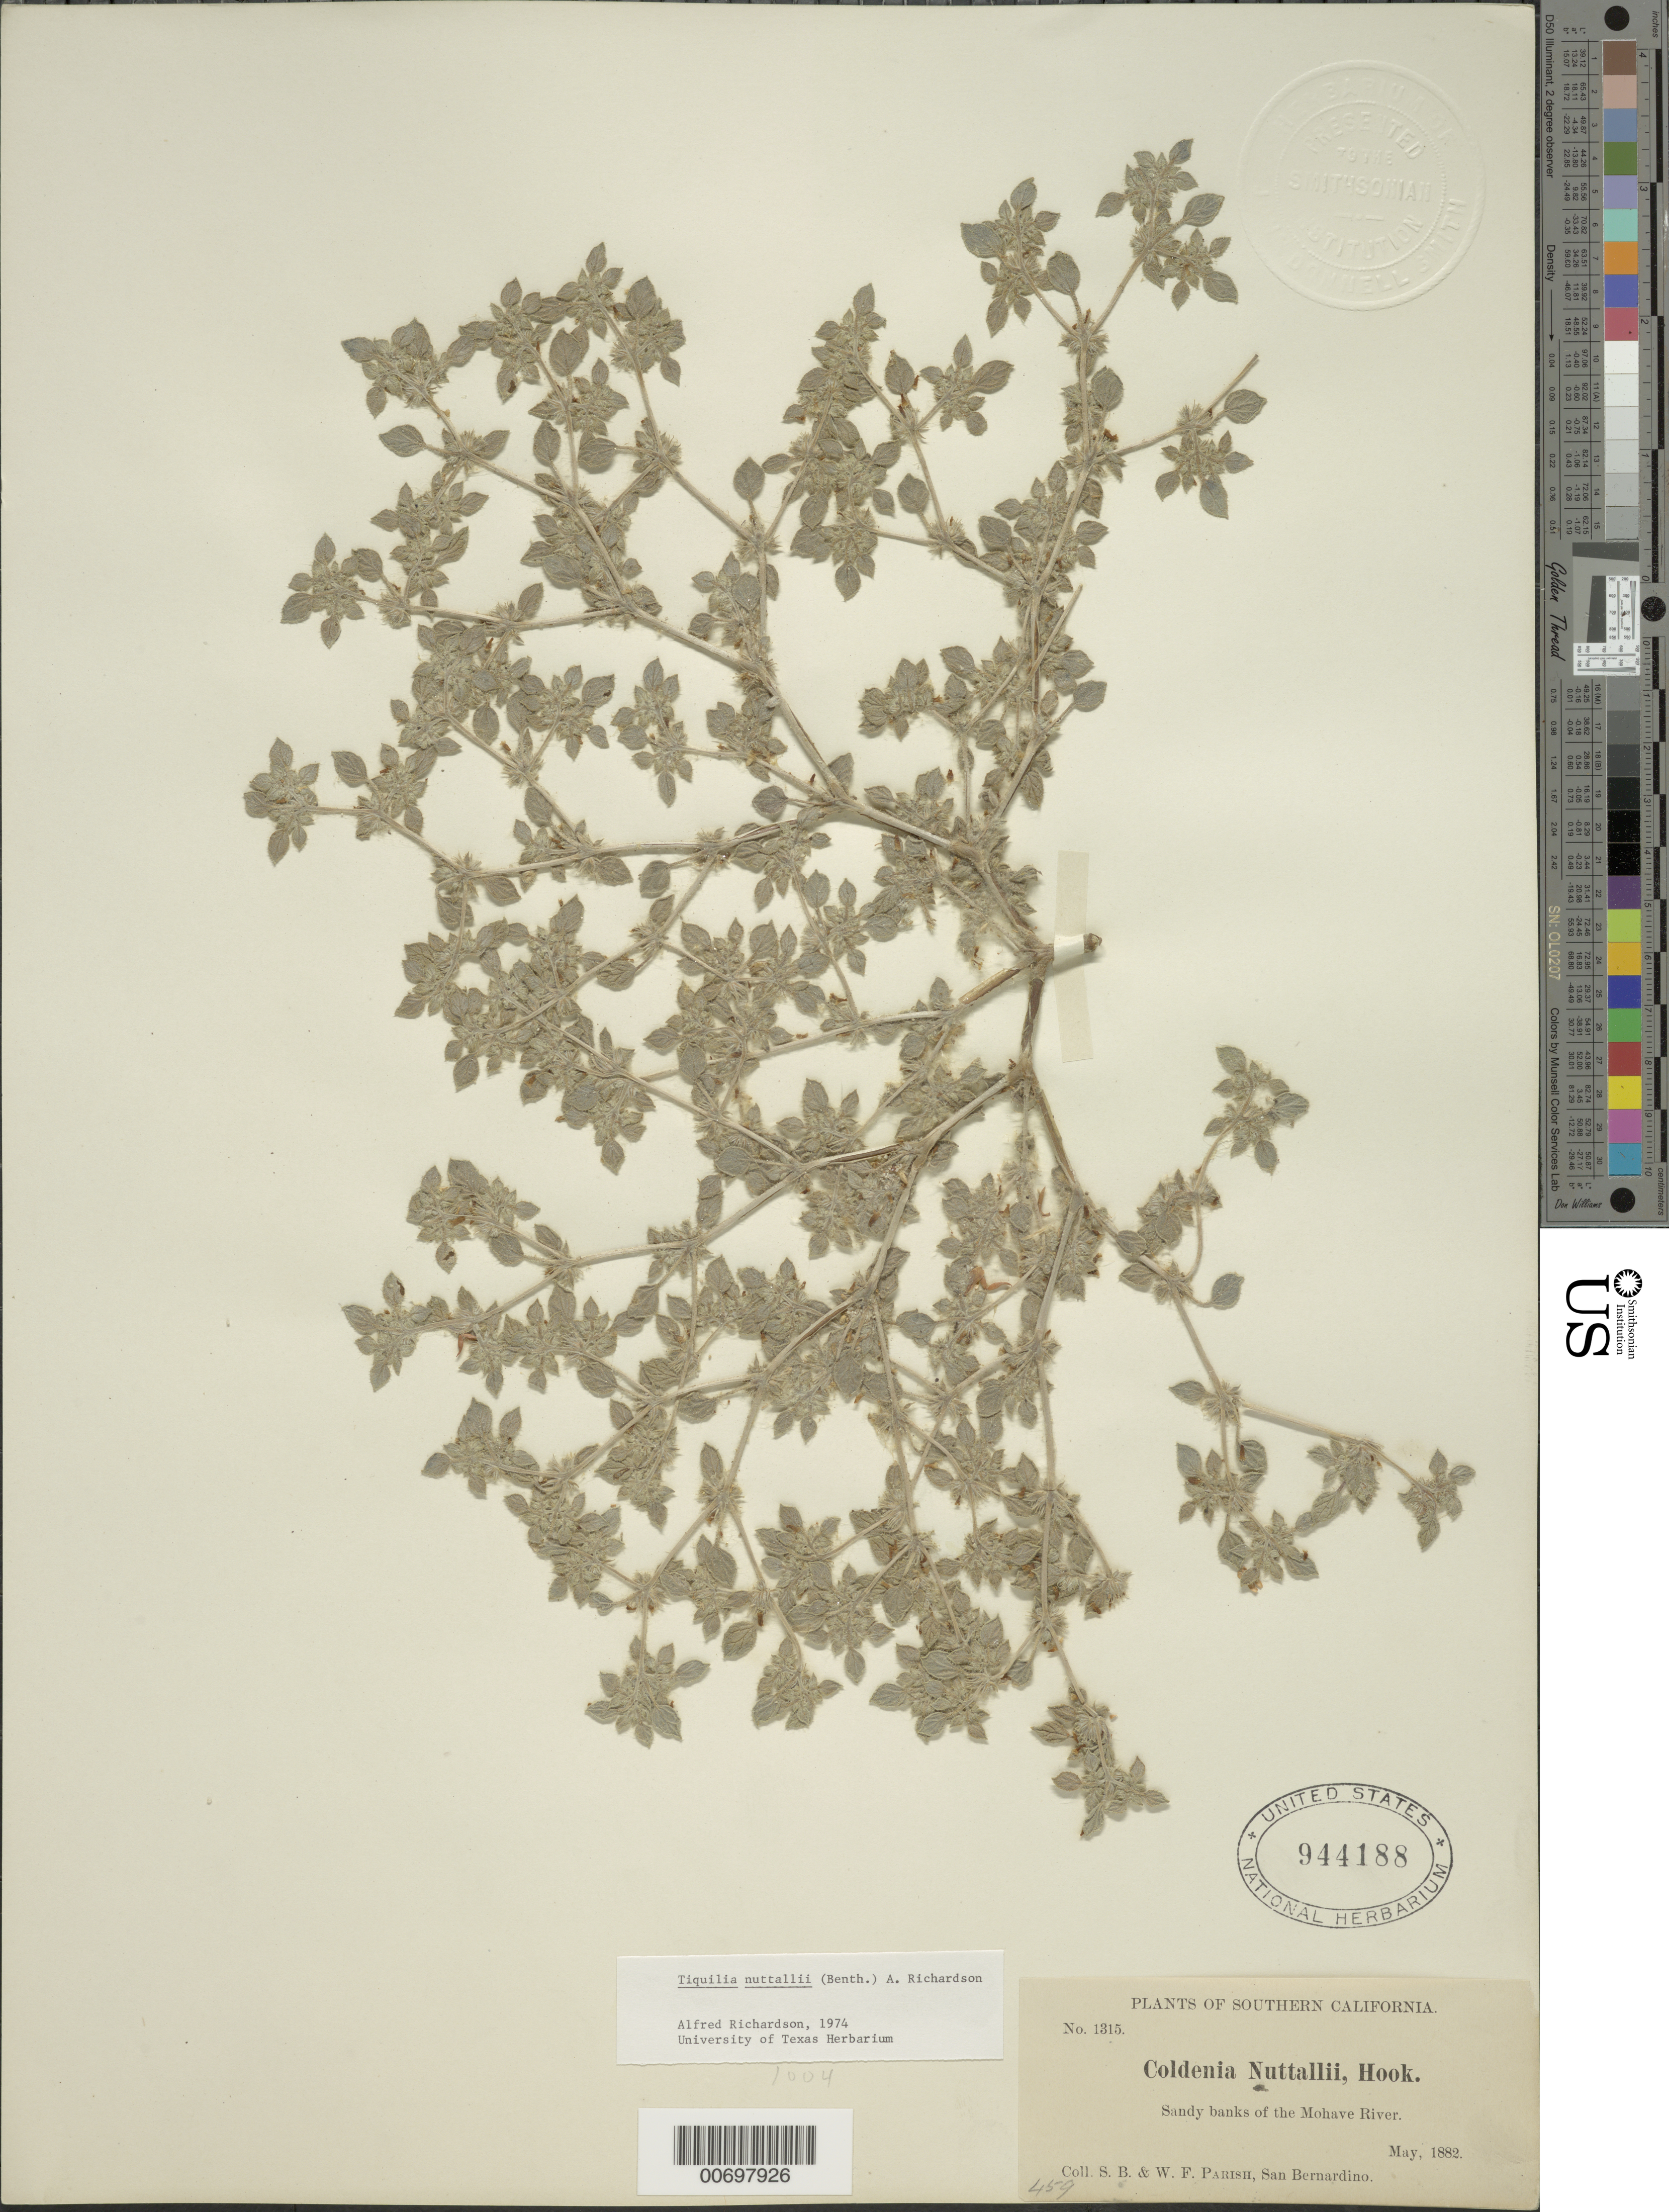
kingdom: Plantae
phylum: Tracheophyta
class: Magnoliopsida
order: Boraginales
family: Ehretiaceae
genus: Tiquilia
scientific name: Tiquilia nuttallii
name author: (Hook.) A.T. Richardson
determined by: Richardson, A. T.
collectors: S. B. Parish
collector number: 1315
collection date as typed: May 1882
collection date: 1882-05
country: United States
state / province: California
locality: Sandy banks of the Mohave River.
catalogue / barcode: US 944188